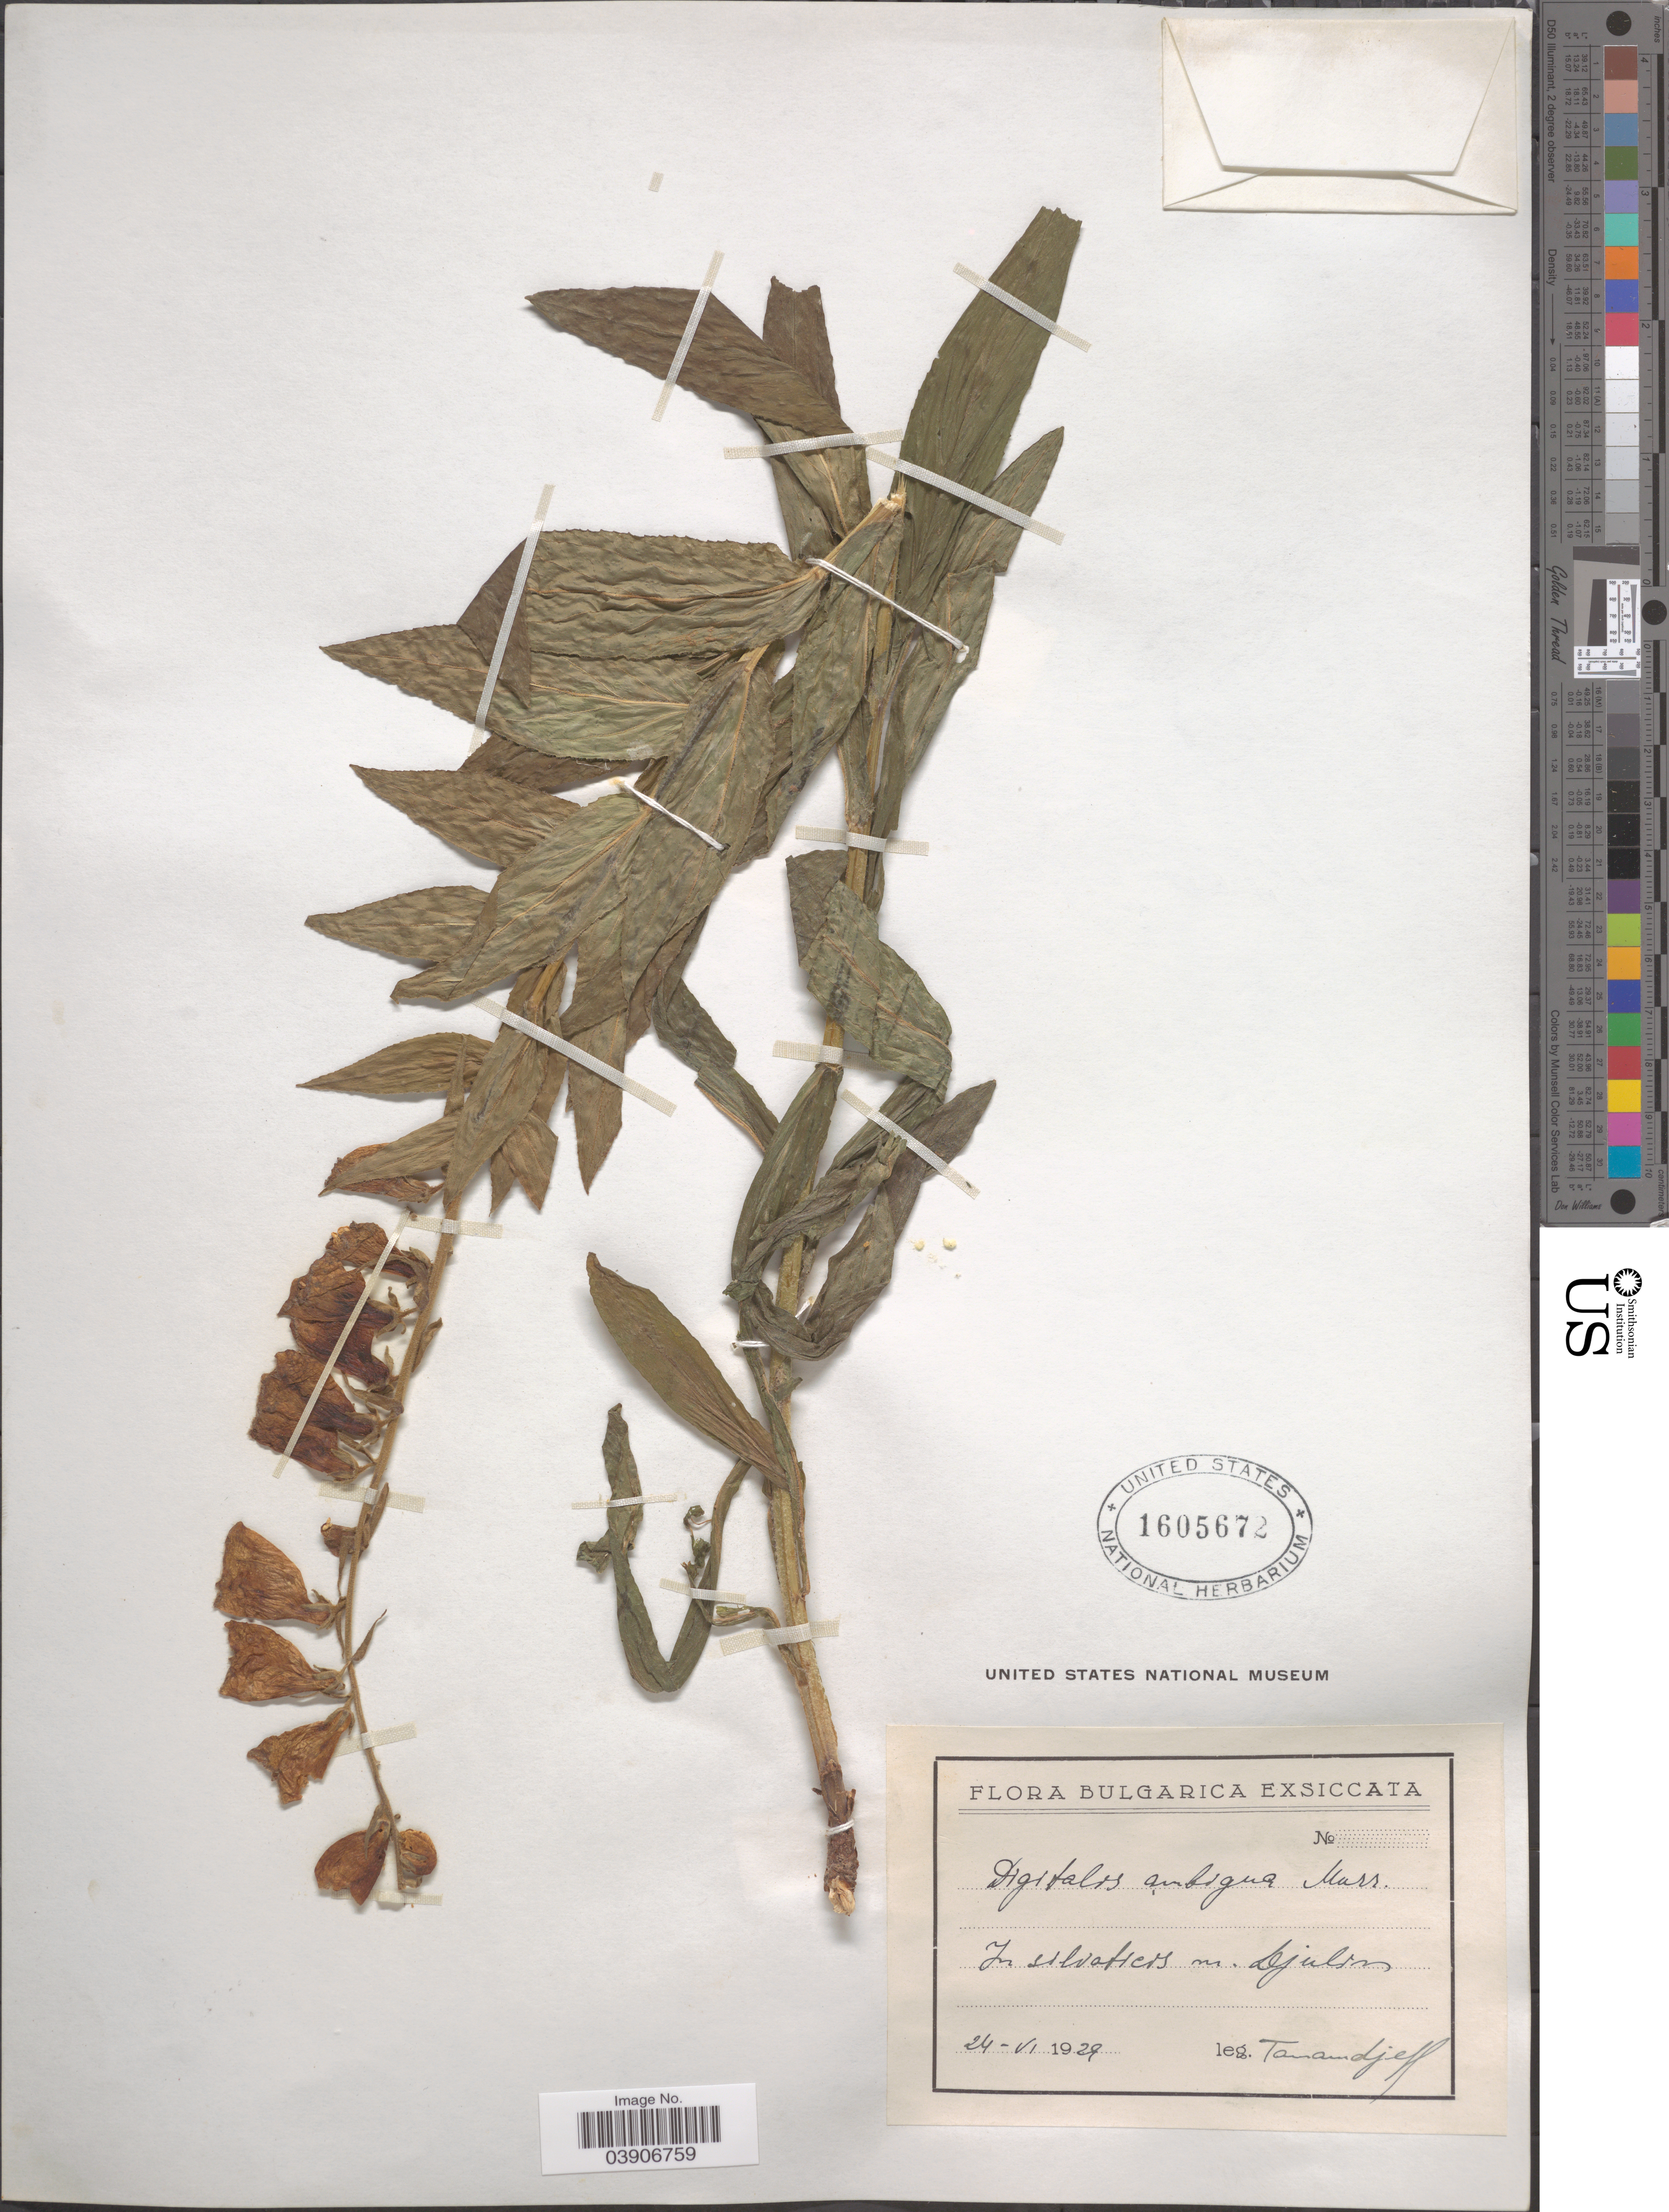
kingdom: Plantae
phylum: Tracheophyta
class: Magnoliopsida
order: Lamiales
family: Plantaginaceae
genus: Digitalis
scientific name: Digitalis ambigua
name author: Murray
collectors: -. Tamandjeff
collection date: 1929-06-24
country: Bulgaria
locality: In silvatiers m. Djulin.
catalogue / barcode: US 1605672